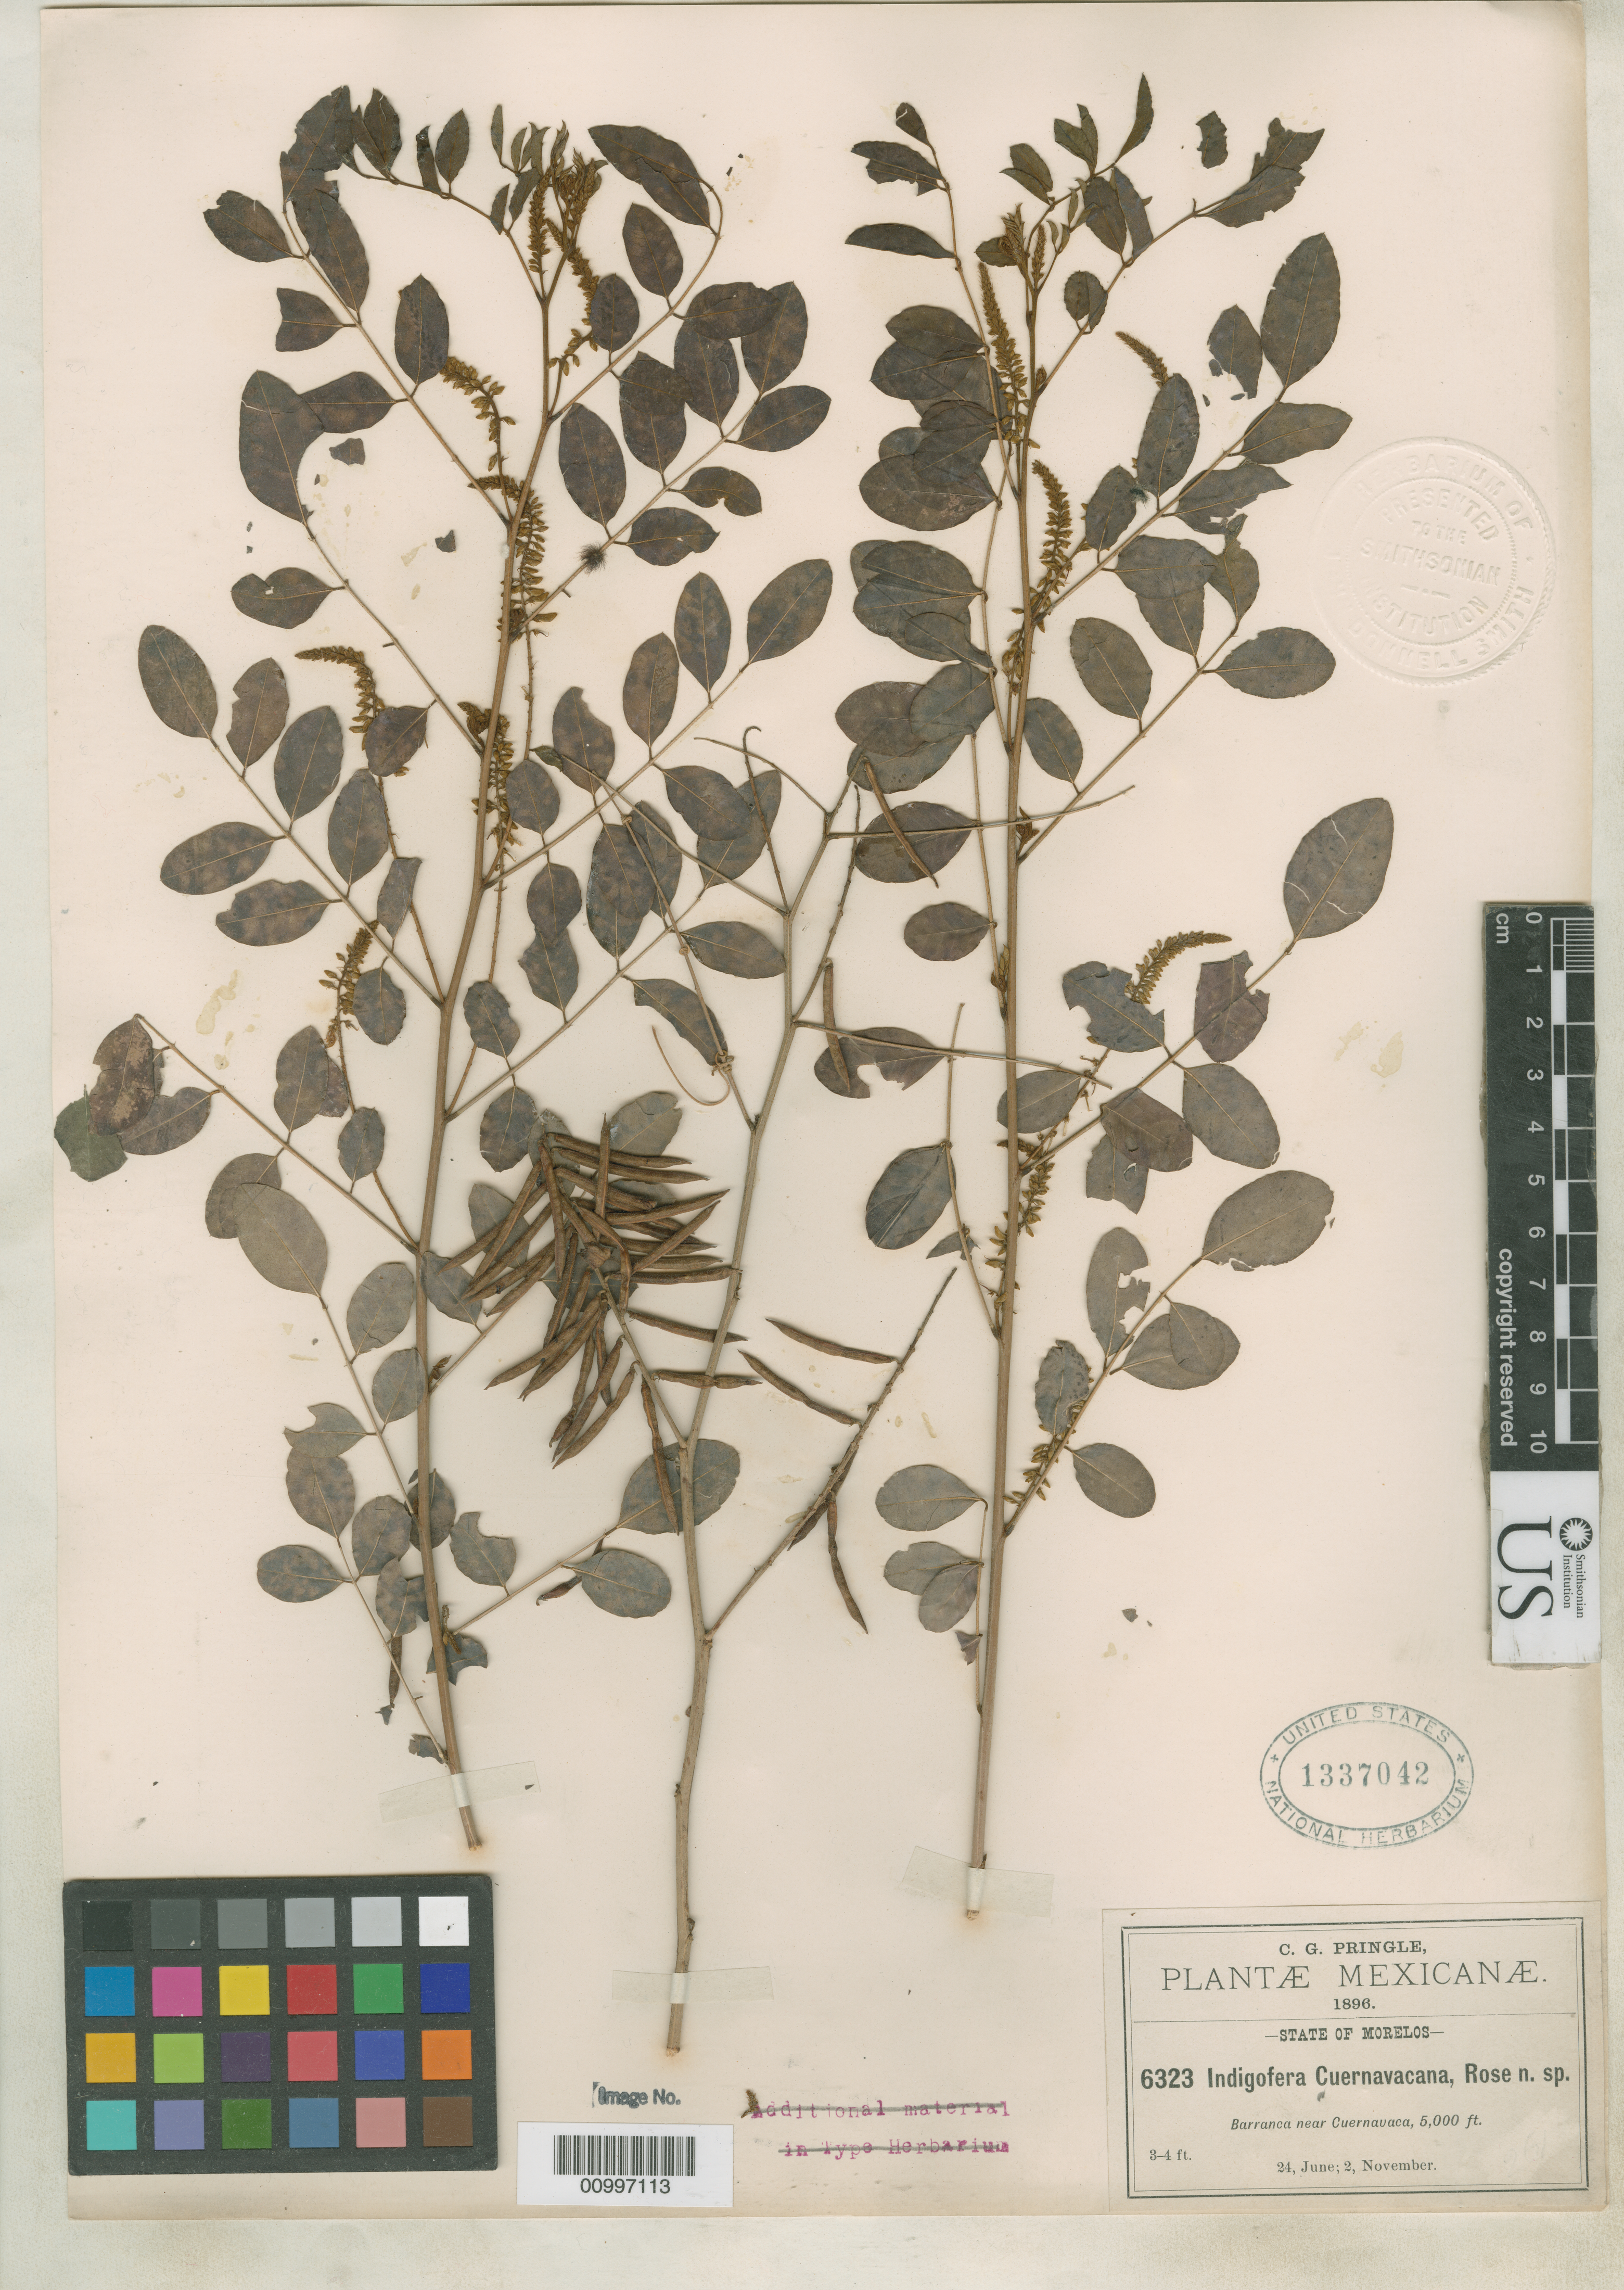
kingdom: Plantae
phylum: Tracheophyta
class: Magnoliopsida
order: Fabales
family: Fabaceae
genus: Indigofera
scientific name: Indigofera cuernavacana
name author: Rose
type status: Isotype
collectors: C. G. Pringle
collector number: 6323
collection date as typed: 24 Jun 1886 and 02 Nov 1896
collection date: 1886-06-24,1896-11-02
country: Mexico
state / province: Morelos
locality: Barranca near Cuernavaca.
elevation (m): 1524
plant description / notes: From the herbarium of J. Donnell Smith.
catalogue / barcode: US 1337042